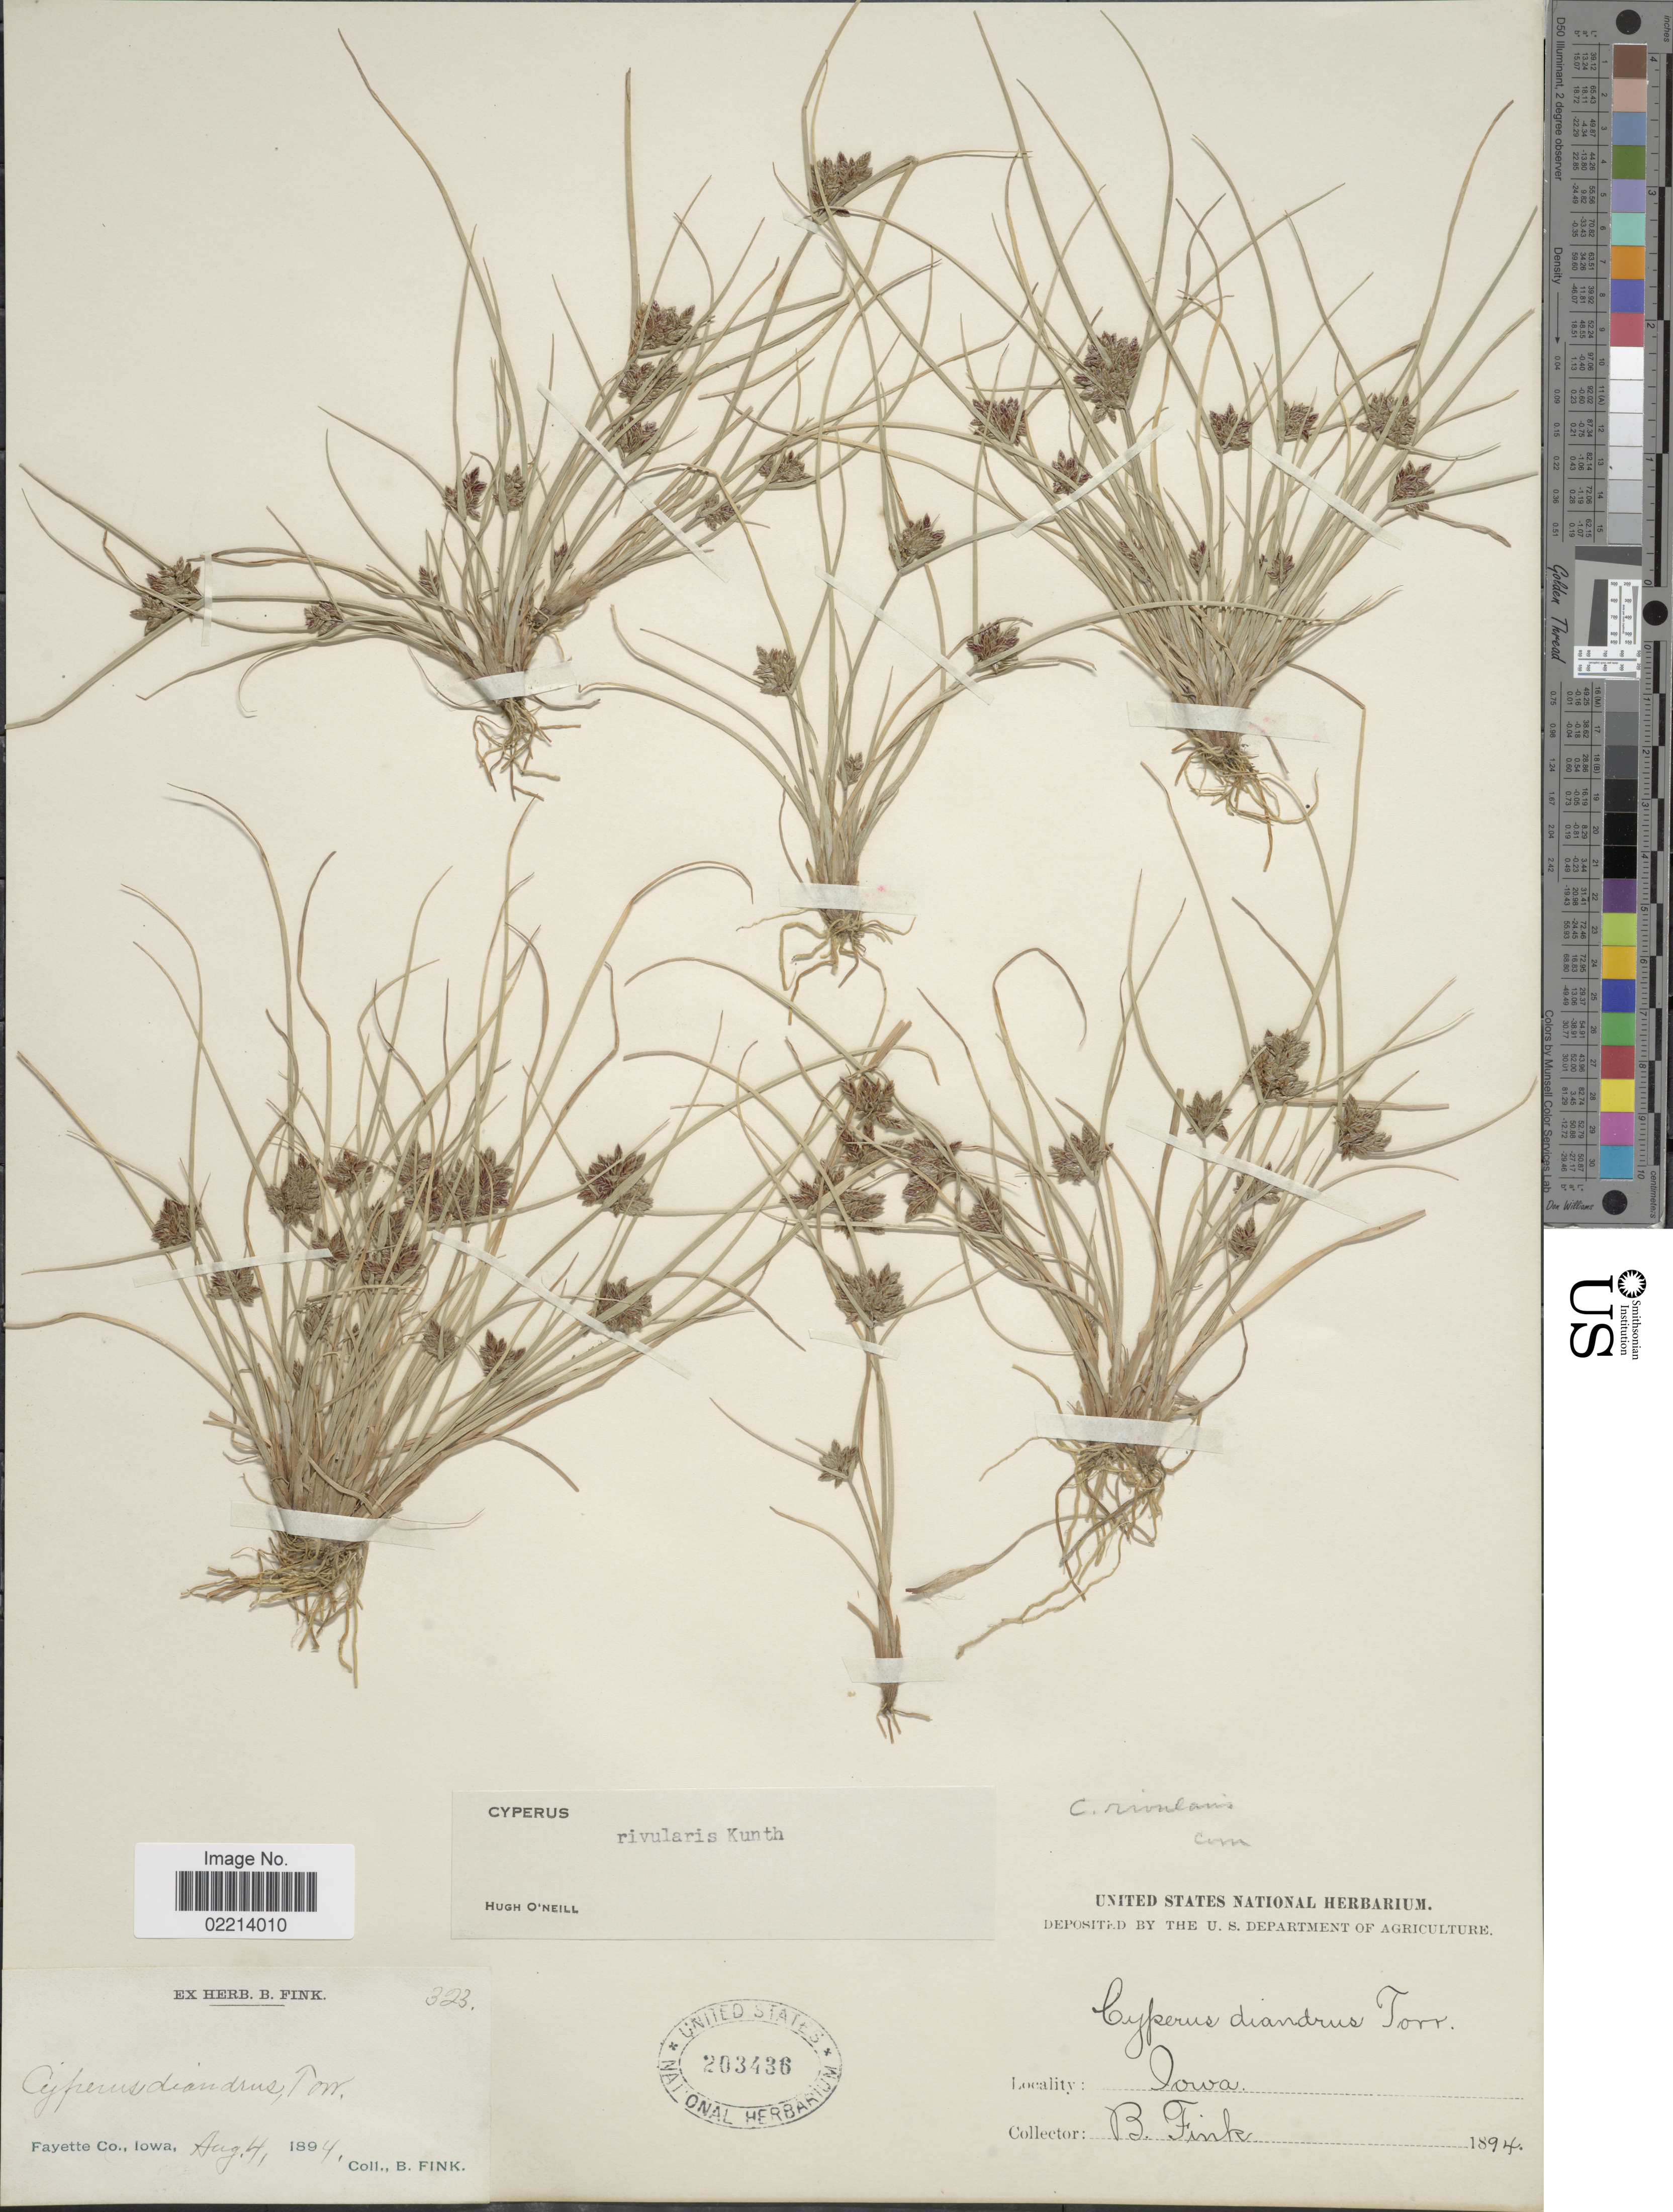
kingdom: Plantae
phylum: Tracheophyta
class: Liliopsida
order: Poales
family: Cyperaceae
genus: Cyperus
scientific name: Cyperus bipartitus Torr.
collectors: B. Fink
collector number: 323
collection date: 1894-08-04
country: United States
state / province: Iowa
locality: Fayette Co.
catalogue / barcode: US 203436